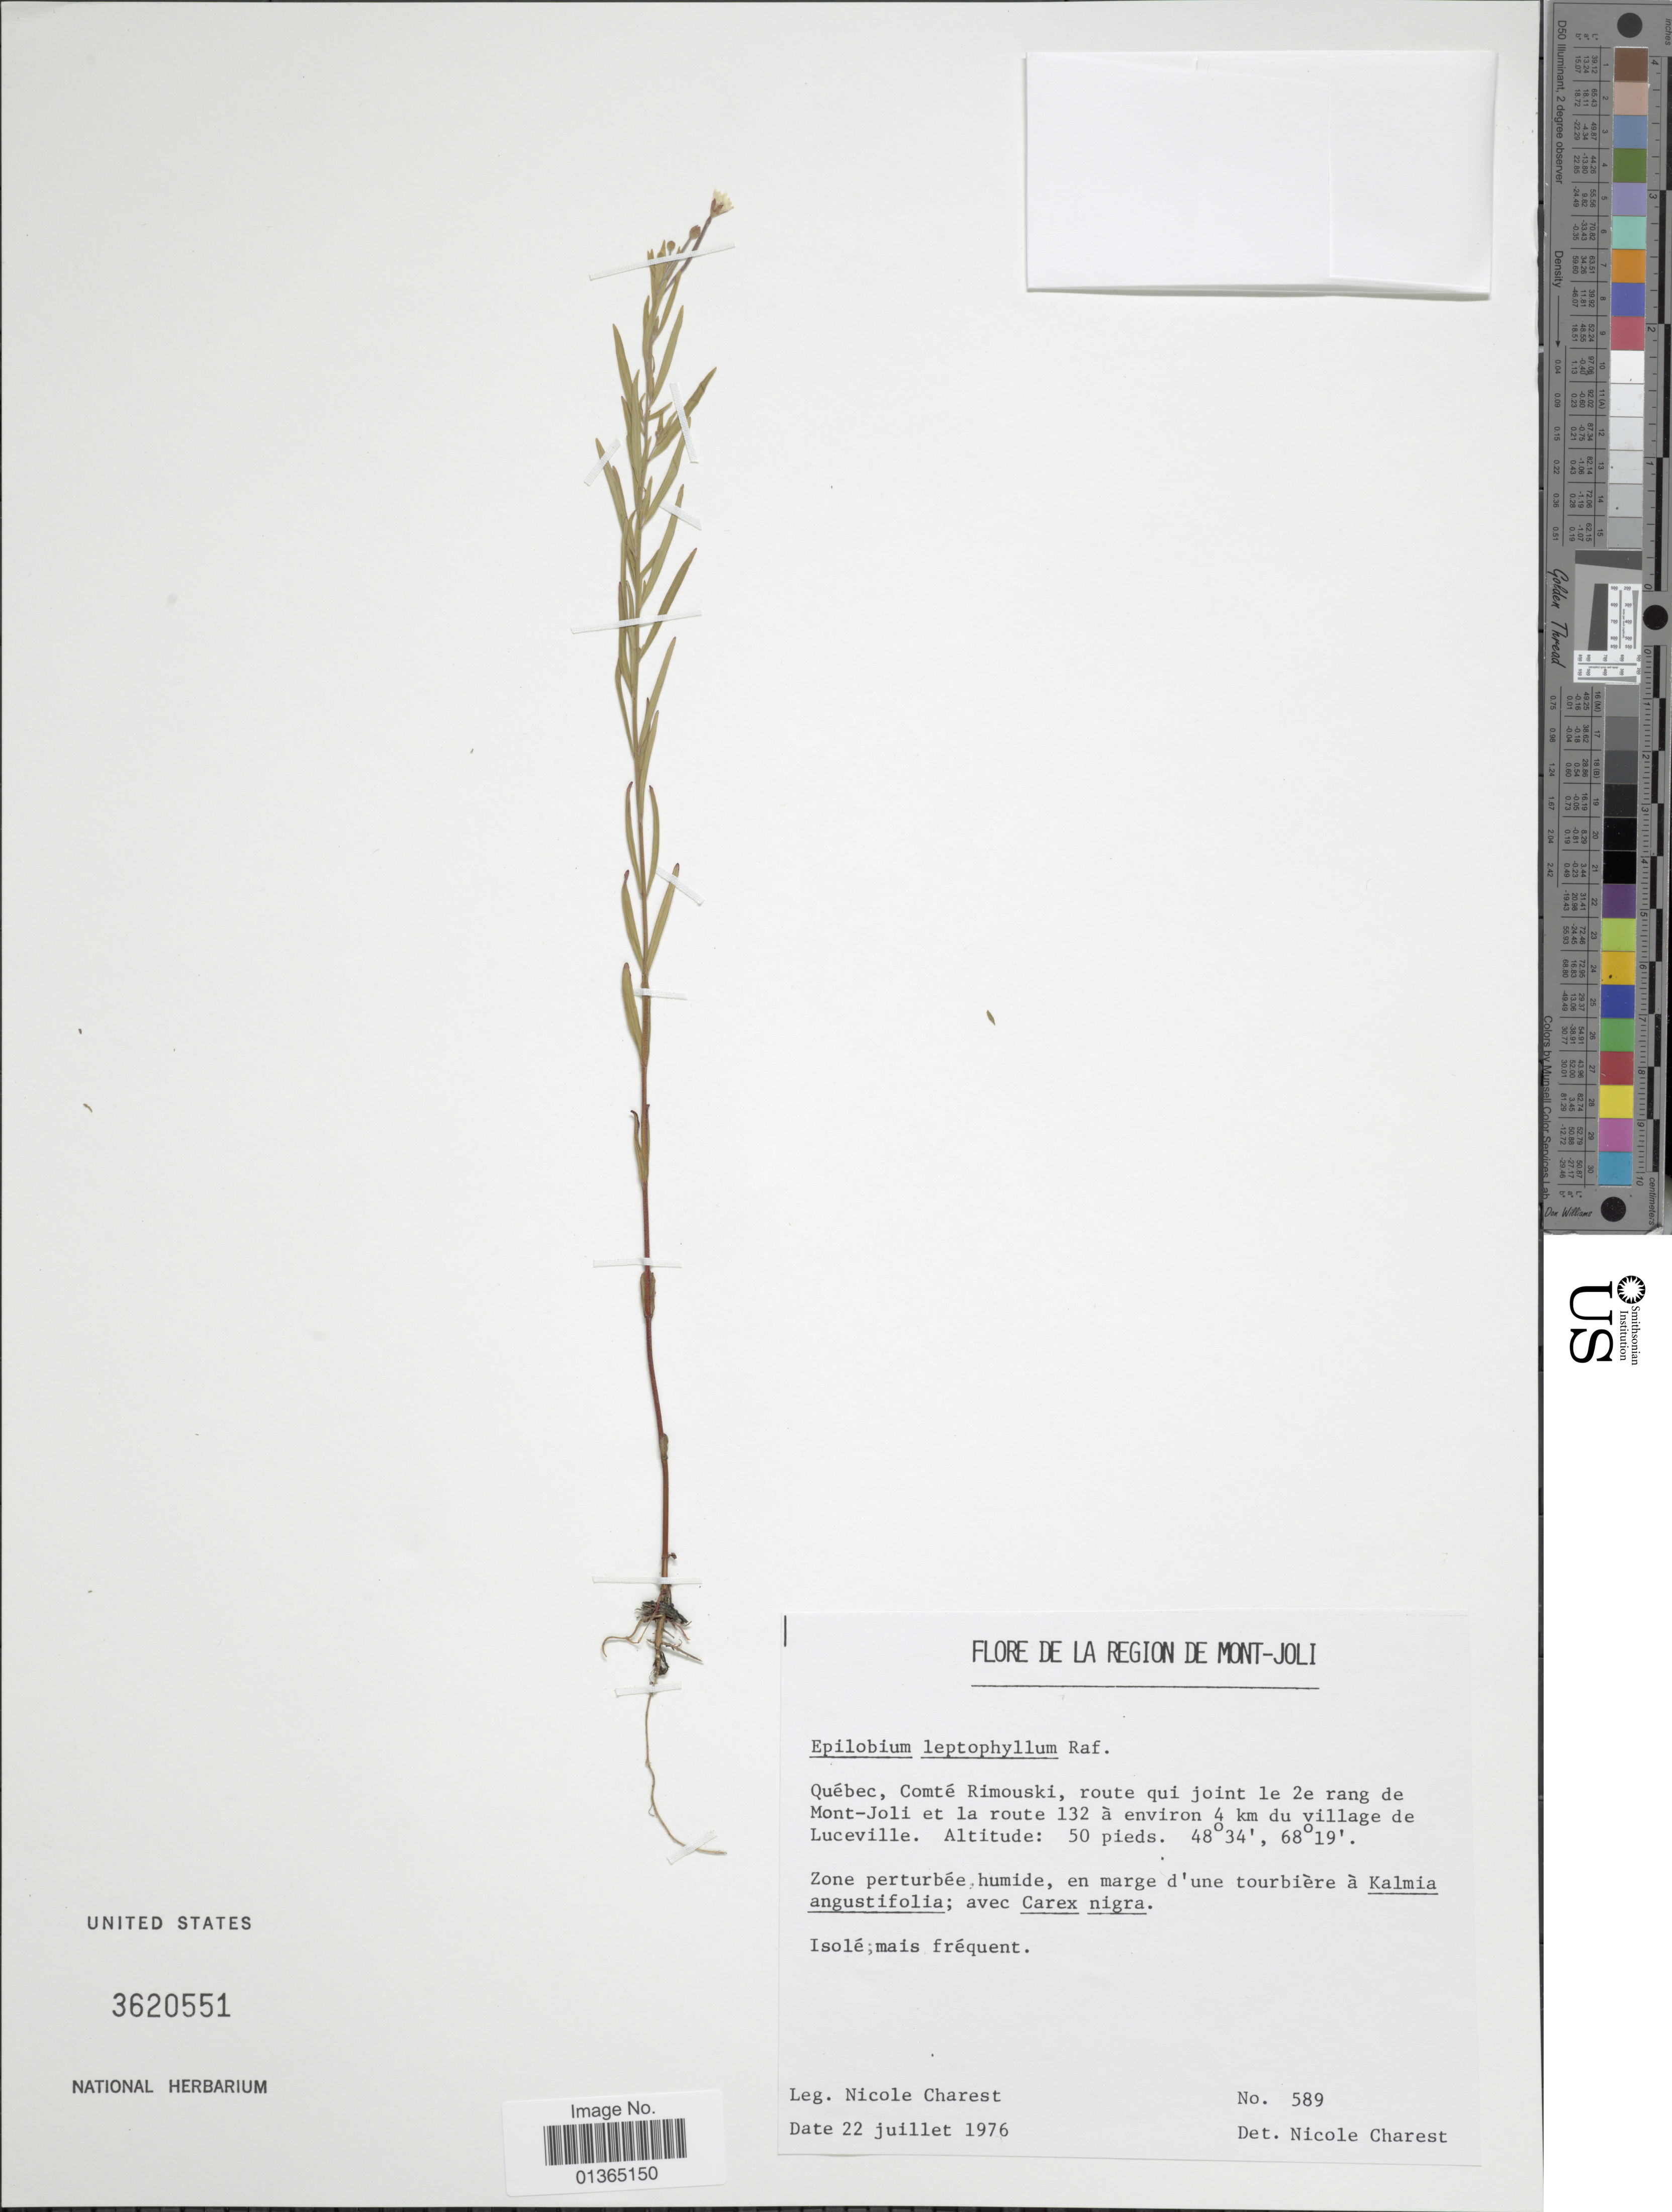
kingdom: Plantae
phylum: Tracheophyta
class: Magnoliopsida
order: Myrtales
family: Onagraceae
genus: Epilobium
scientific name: Epilobium leptophyllum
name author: Raf.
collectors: N. Charest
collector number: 589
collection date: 1976-07-22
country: Canada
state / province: Quebec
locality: Comté Rimouski, route qui joint le 2e rang de Mont-Joli et la route 132 à environ 4 km du village de Luceville.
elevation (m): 15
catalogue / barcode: US 3620551